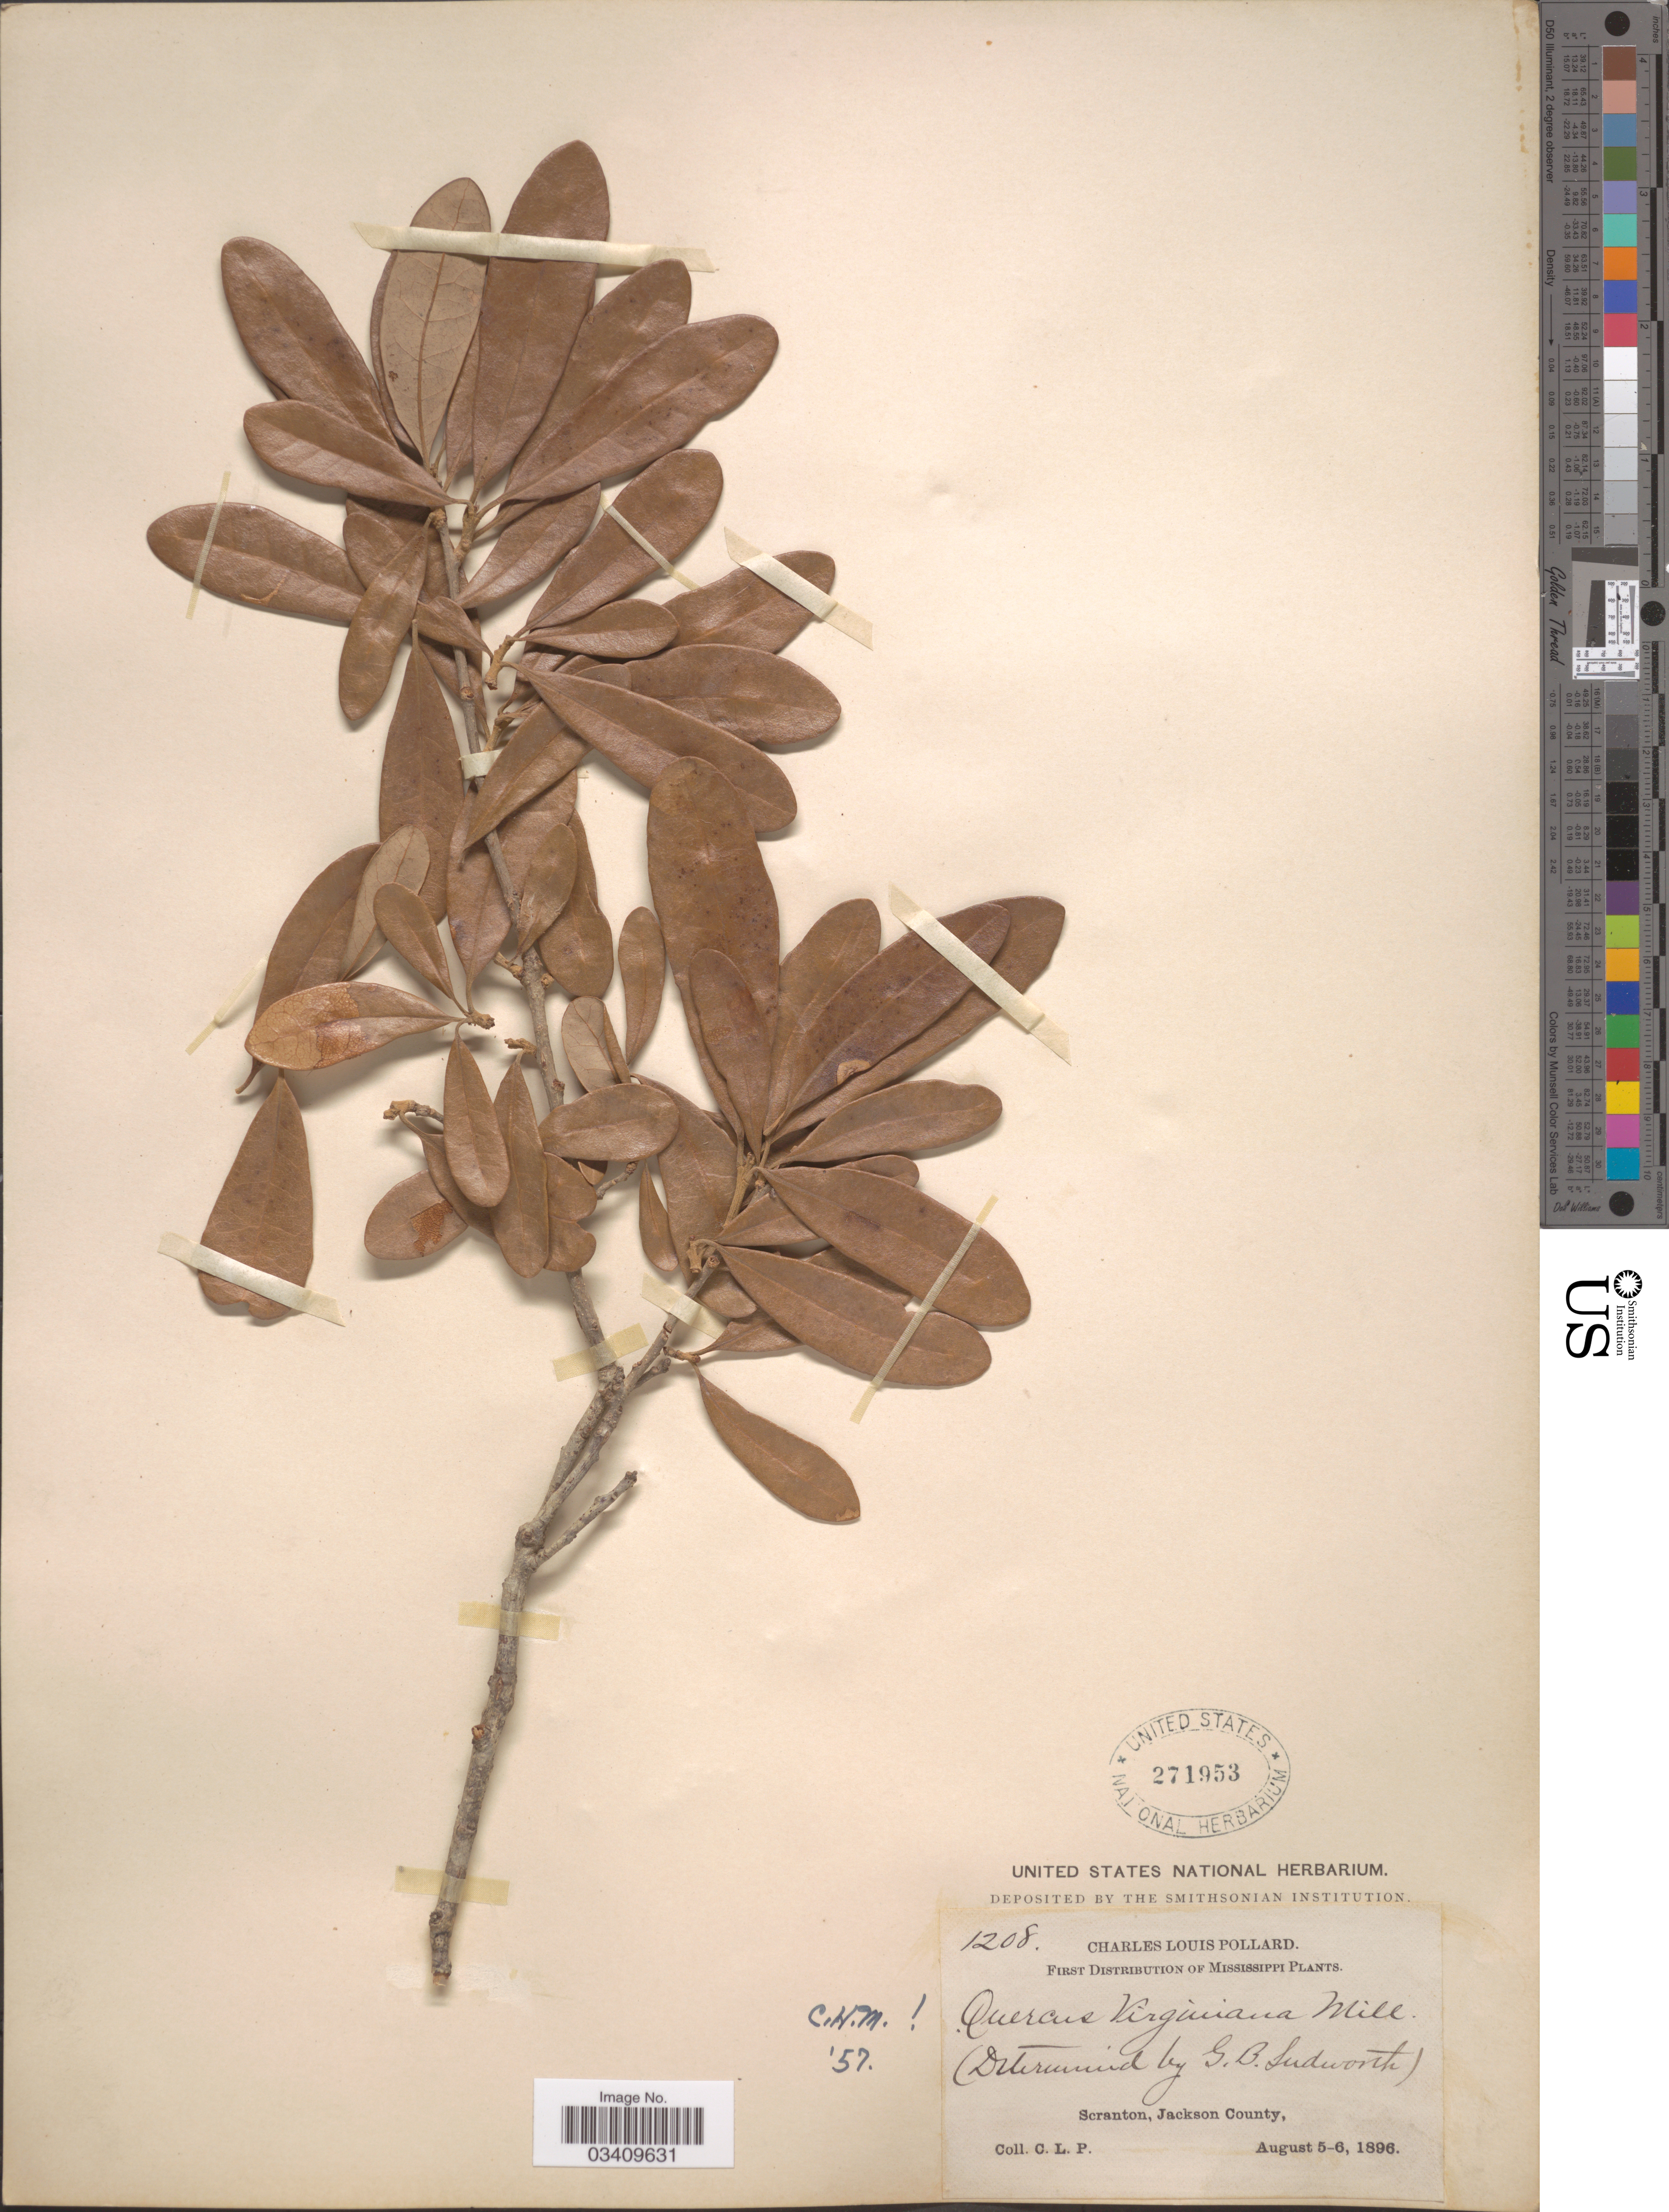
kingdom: Plantae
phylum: Tracheophyta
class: Magnoliopsida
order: Fagales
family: Fagaceae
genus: Quercus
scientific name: Quercus virginiana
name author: Mill.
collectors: C. L. Pollard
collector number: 1208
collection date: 1896-08-05/1896-08-06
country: United States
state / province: Mississippi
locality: Scranton, Jackson County.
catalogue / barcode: US 271953